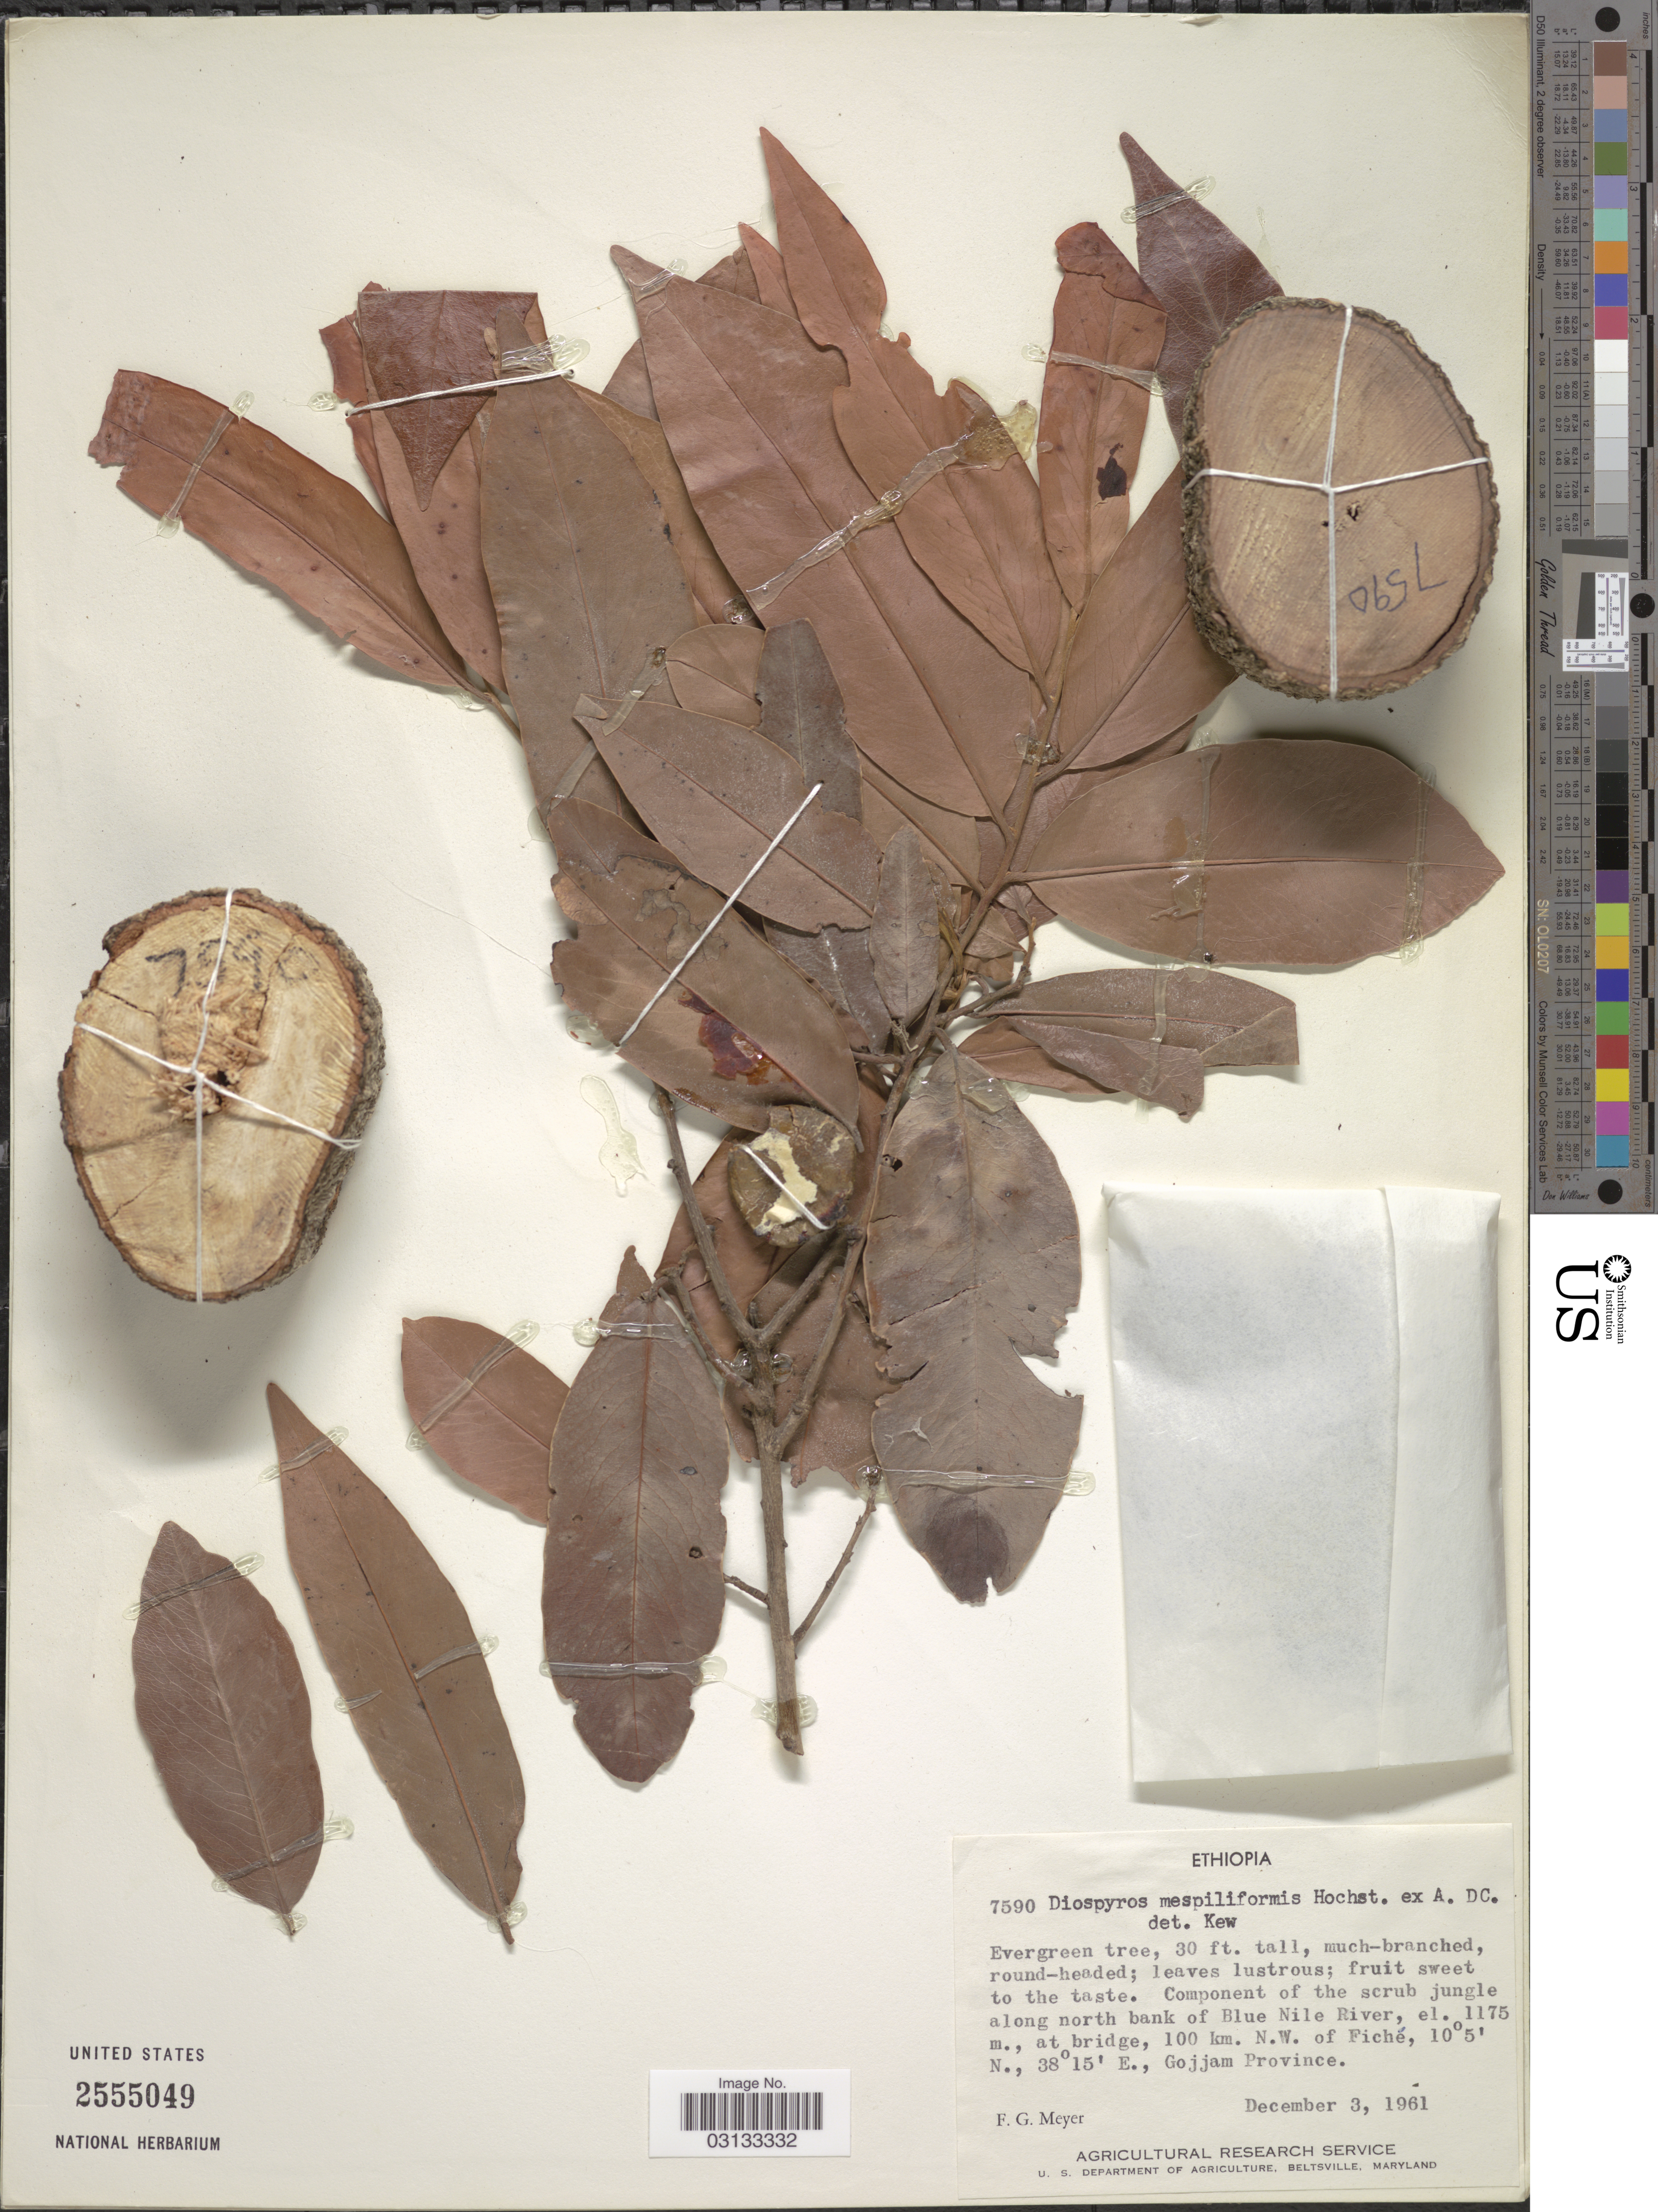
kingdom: Plantae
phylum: Tracheophyta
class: Magnoliopsida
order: Ericales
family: Ebenaceae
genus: Diospyros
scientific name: Diospyros mespiliformis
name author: Hochst. ex A. DC.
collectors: F. G. Meyer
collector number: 7590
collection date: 1961-12-03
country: Ethiopia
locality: Component of the scrub jungle along north bank of Blue Nile River, at bridge, 100 km. N.W. of Fiché. Gojjam Province.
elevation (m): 1175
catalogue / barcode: US 2555049